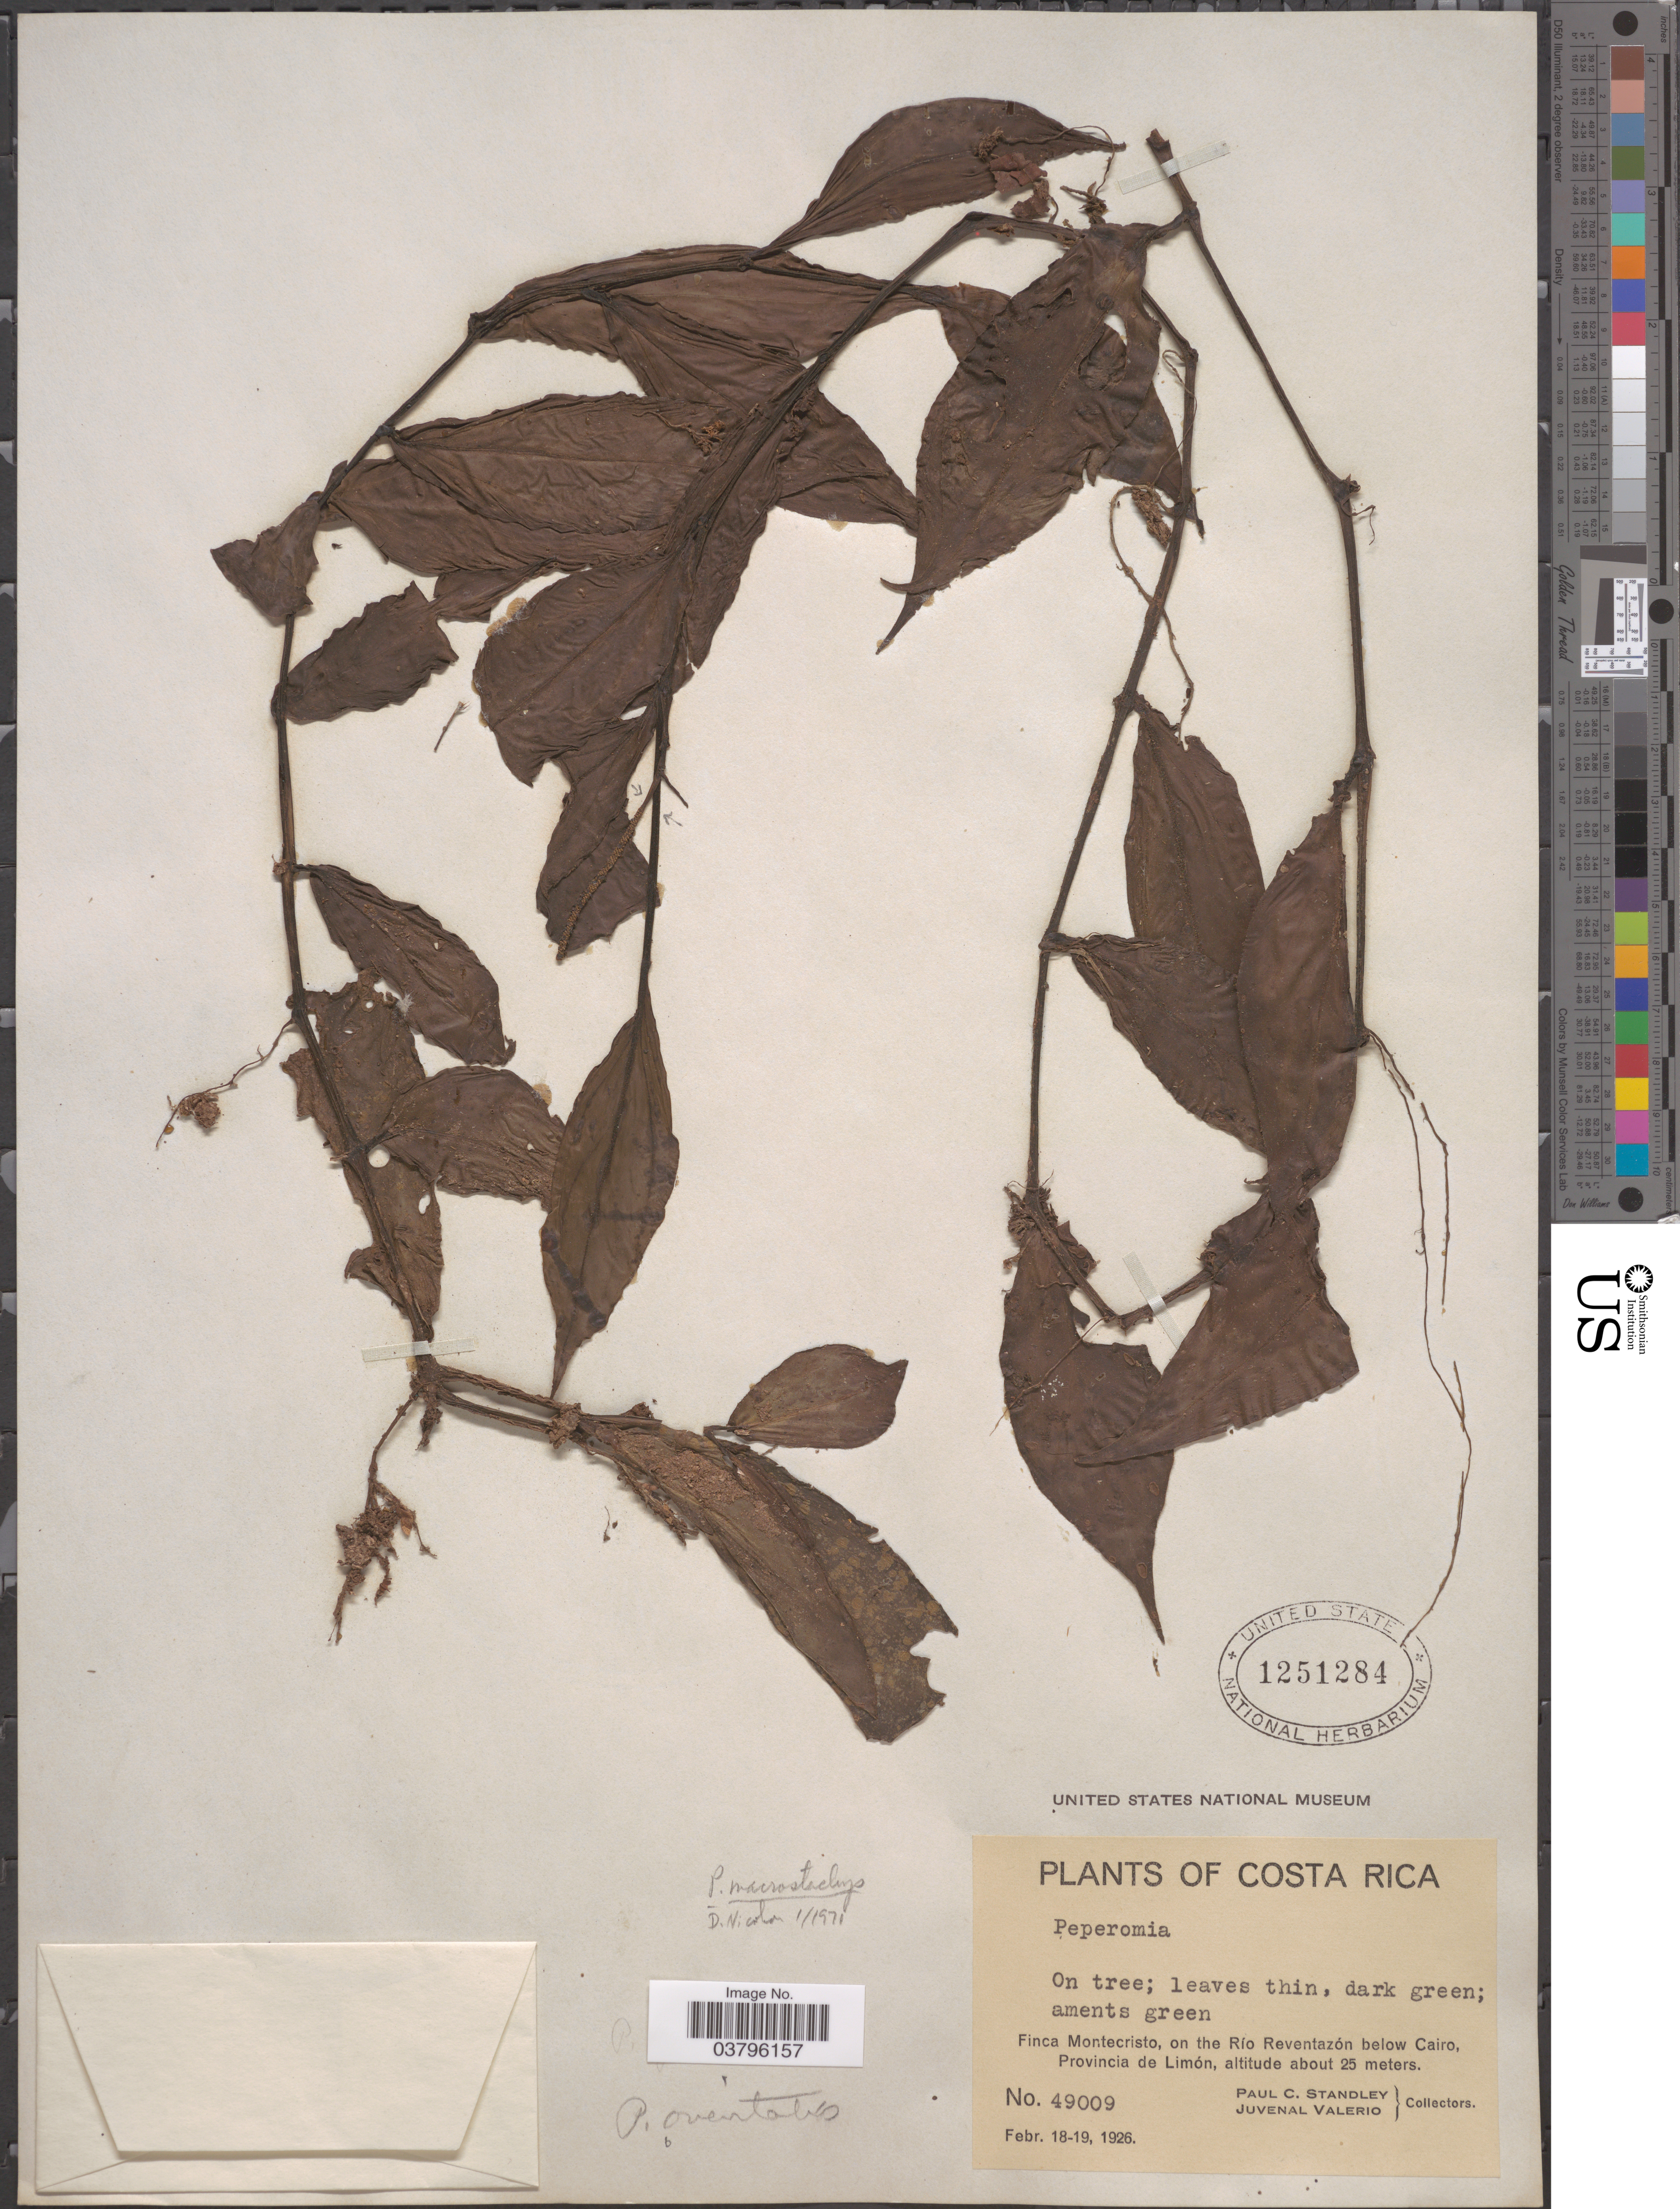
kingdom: Plantae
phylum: Tracheophyta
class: Magnoliopsida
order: Piperales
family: Piperaceae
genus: Peperomia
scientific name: Peperomia portobellensis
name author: Beurl.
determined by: Jiménez, José Estaban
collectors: P. C. Standley & J. Valerio R.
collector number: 49009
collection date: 1926-02-18/1926-02-19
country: Costa Rica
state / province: Limón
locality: Finca Montecristo, on the Río Reventazón below Cairo.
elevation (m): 25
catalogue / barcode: US 1251284